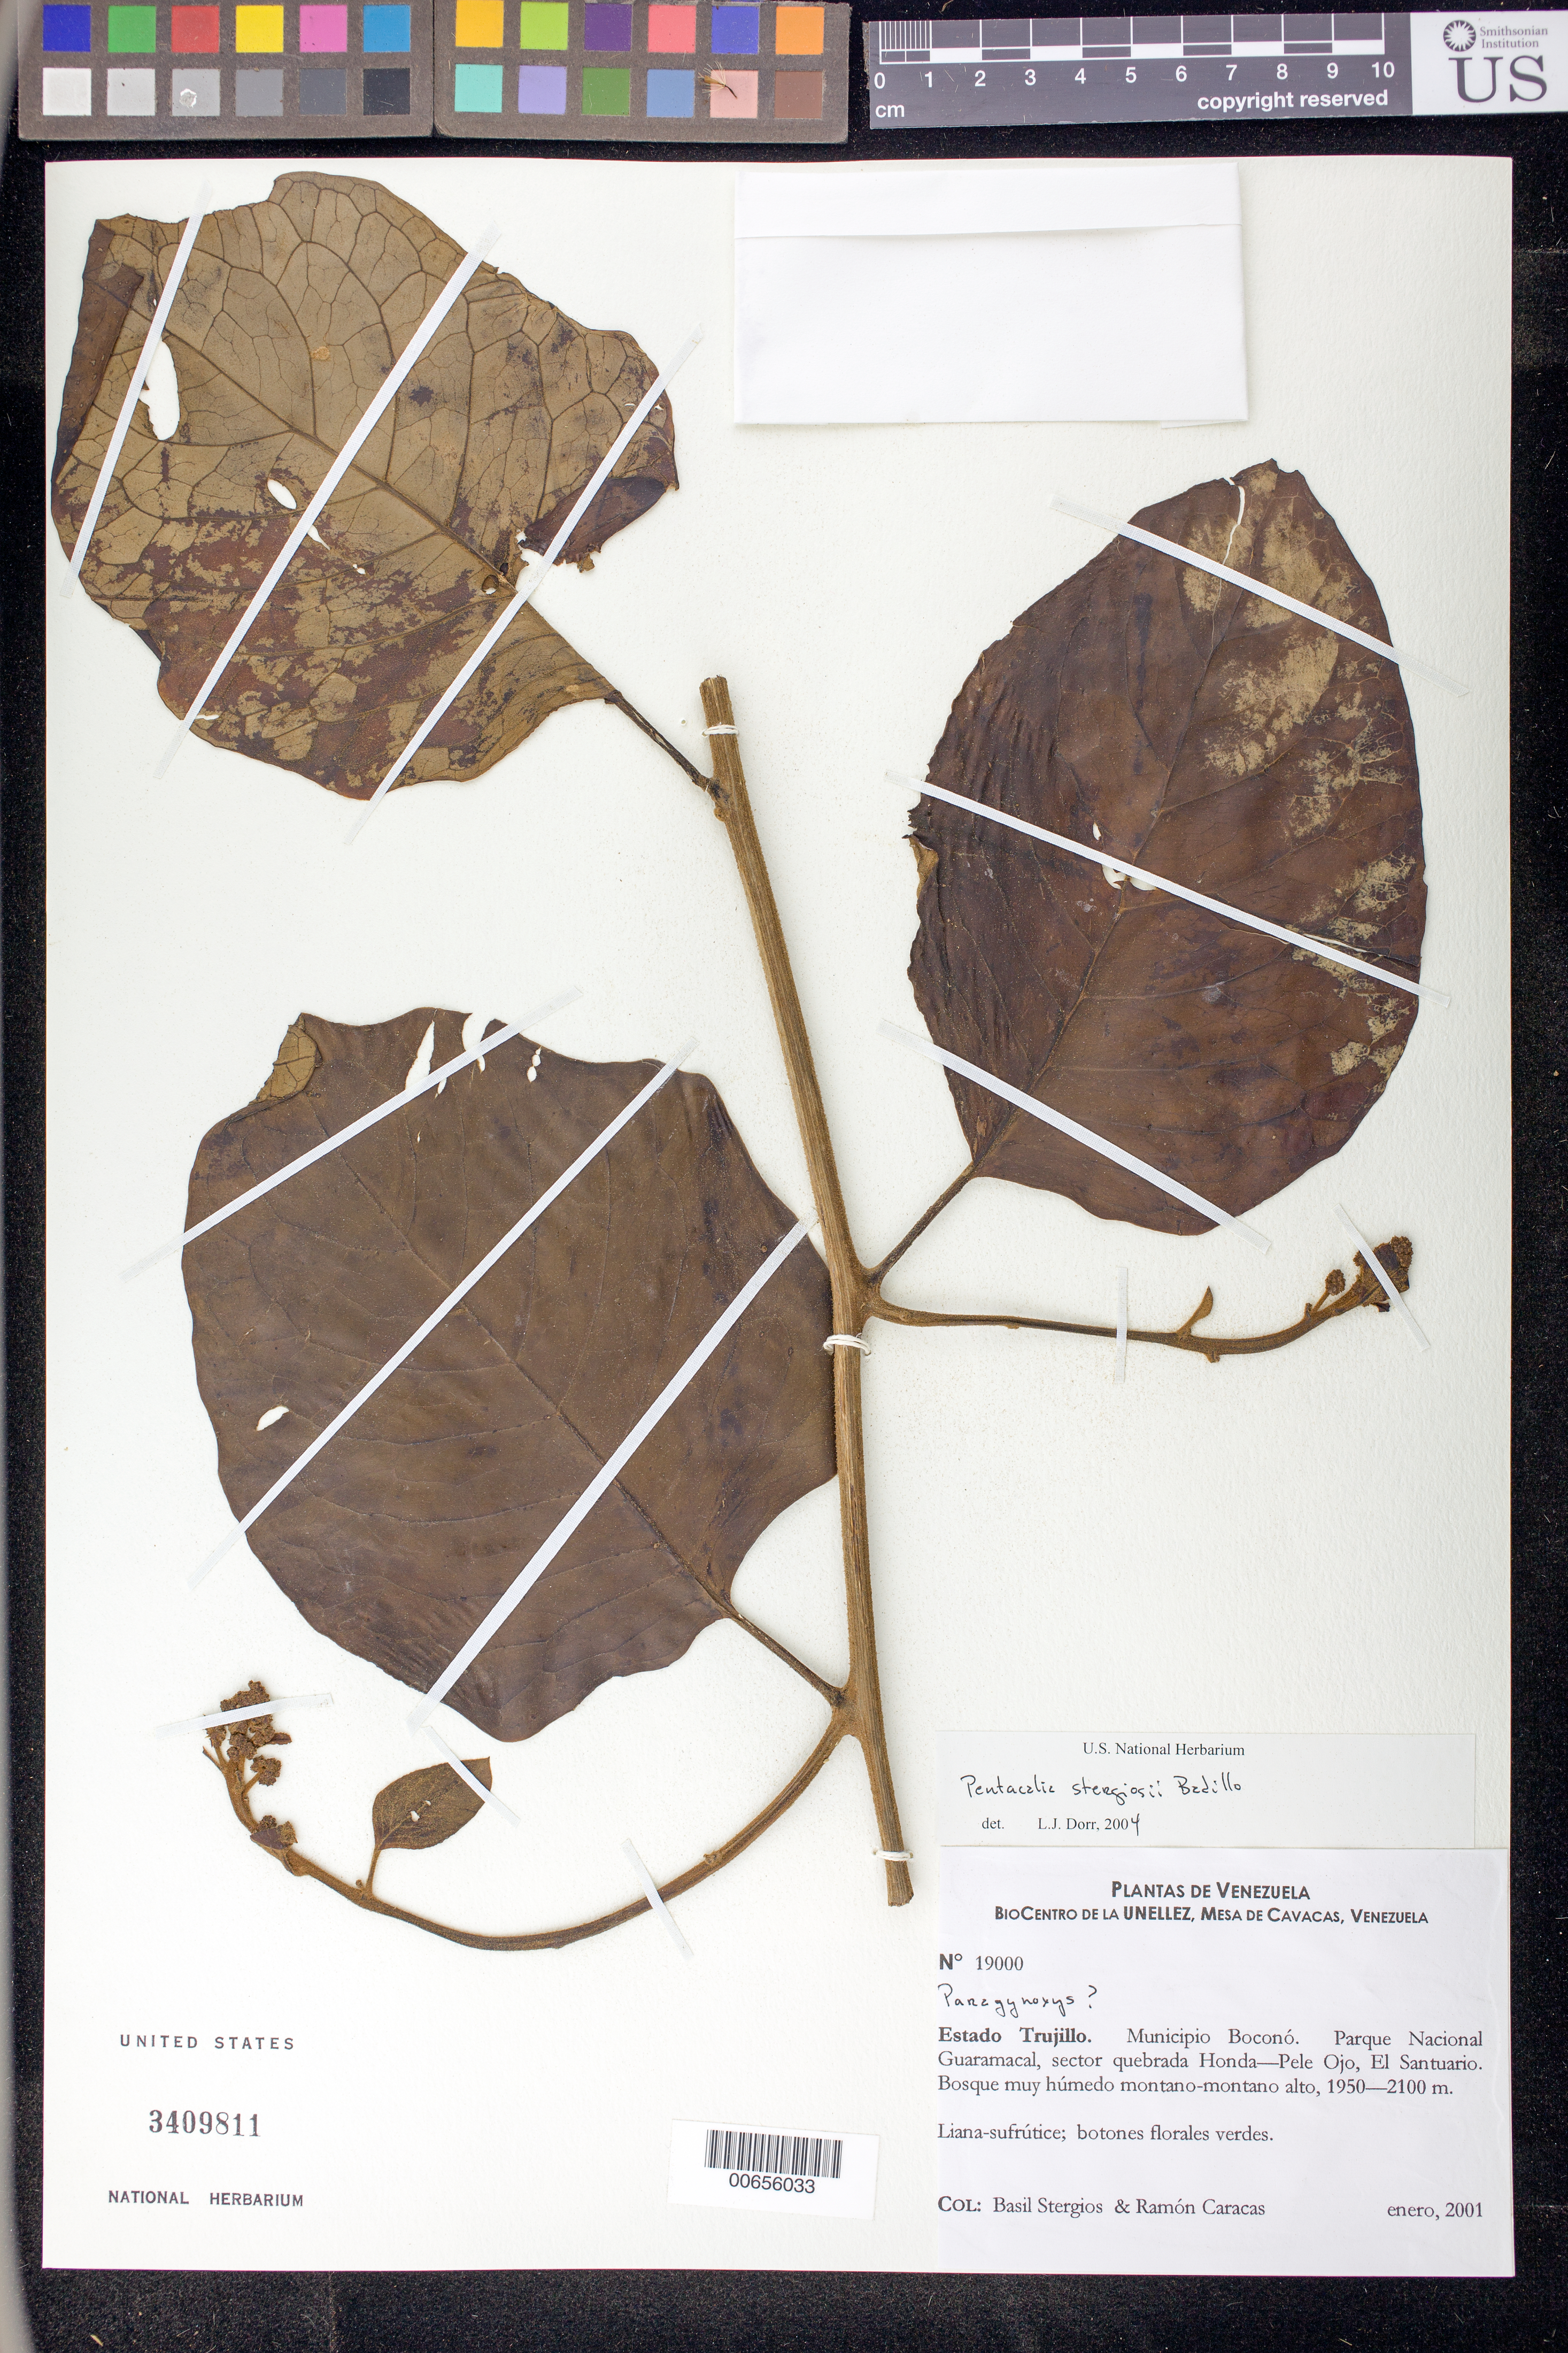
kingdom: Plantae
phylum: Tracheophyta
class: Magnoliopsida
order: Asterales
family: Asteraceae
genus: Paragynoxys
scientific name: Paragynoxys sp.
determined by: Pruski, J. F.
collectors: B. G. Stergios & R. Caracas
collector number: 19000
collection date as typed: Jan 2001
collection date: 2001-01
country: Venezuela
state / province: Trujillo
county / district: Boconó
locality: Parque Nacional Guaramacal, sector quebrada Honda-Pele Ojo, El Santuario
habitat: Bosque muy húmedo montano-montano alto.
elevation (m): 1950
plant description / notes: PORT, TEX, US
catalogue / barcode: US 3409811